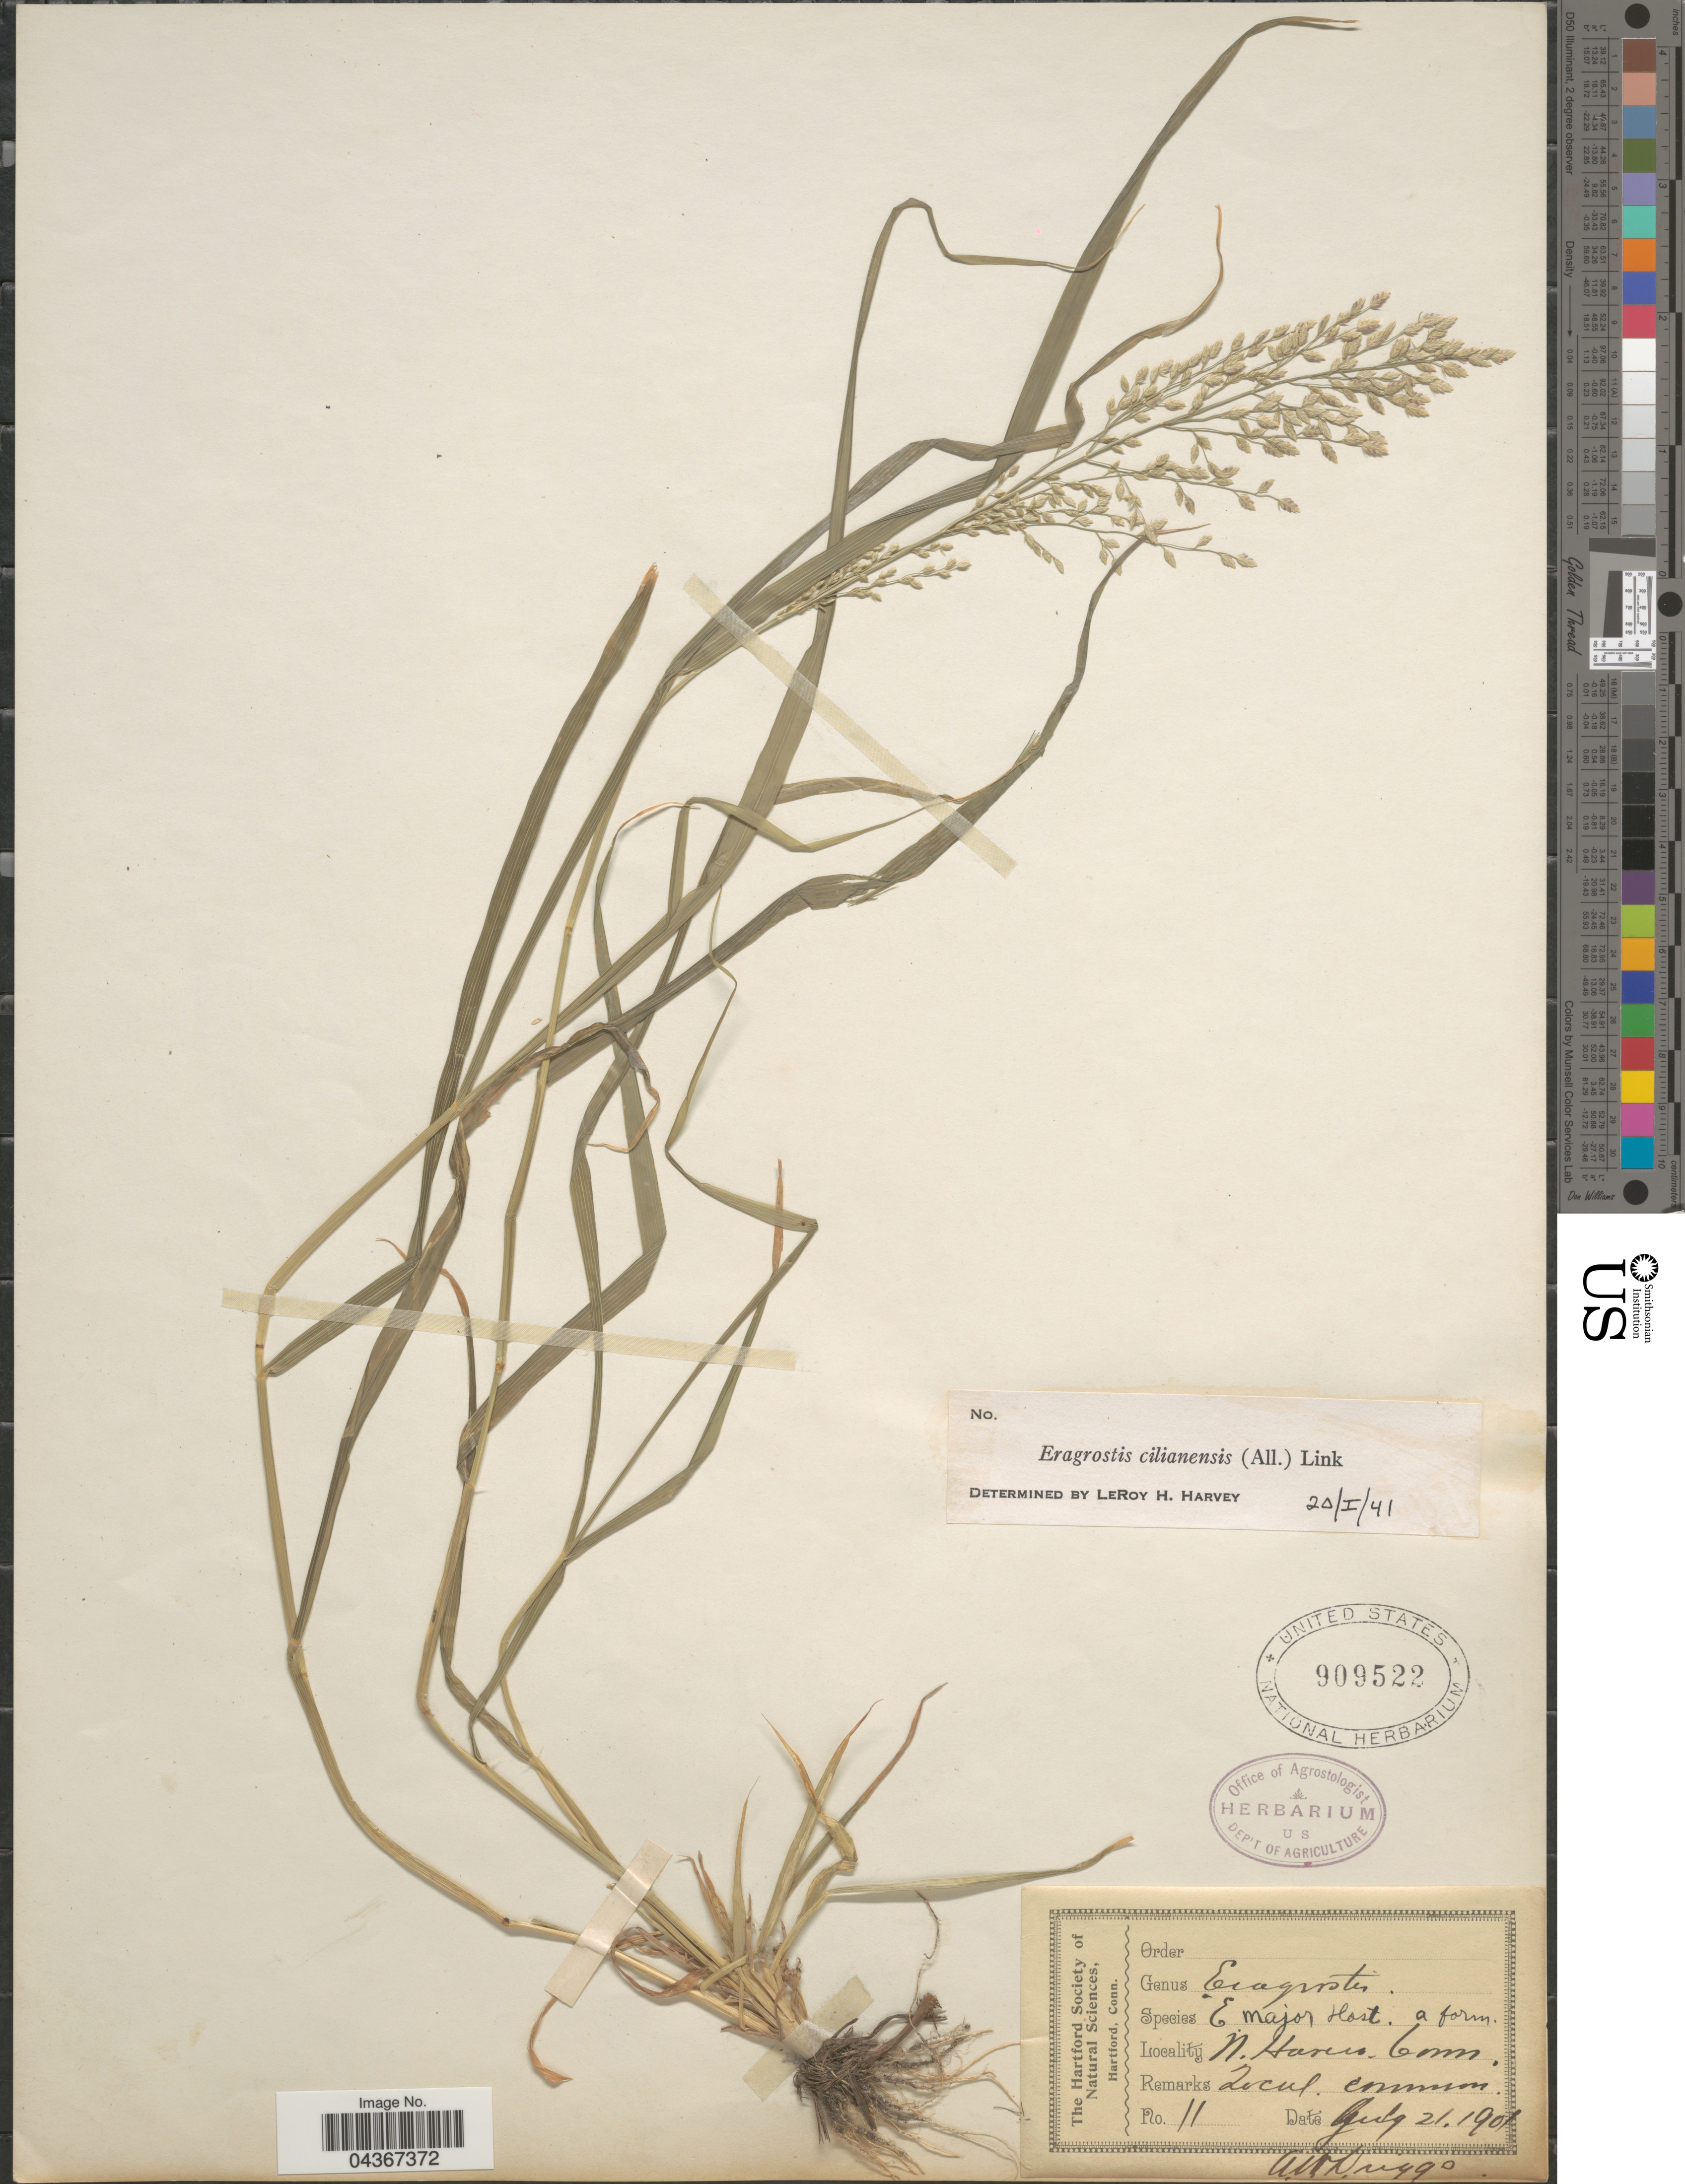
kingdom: Plantae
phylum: Tracheophyta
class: Liliopsida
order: Poales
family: Poaceae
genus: Eragrostis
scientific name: Eragrostis cilianensis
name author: (Bellardi) Vignolo ex Janch.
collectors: A. Driggs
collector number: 11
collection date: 1901-07-21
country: United States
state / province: Connecticut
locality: N. Haven.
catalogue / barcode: US 909522